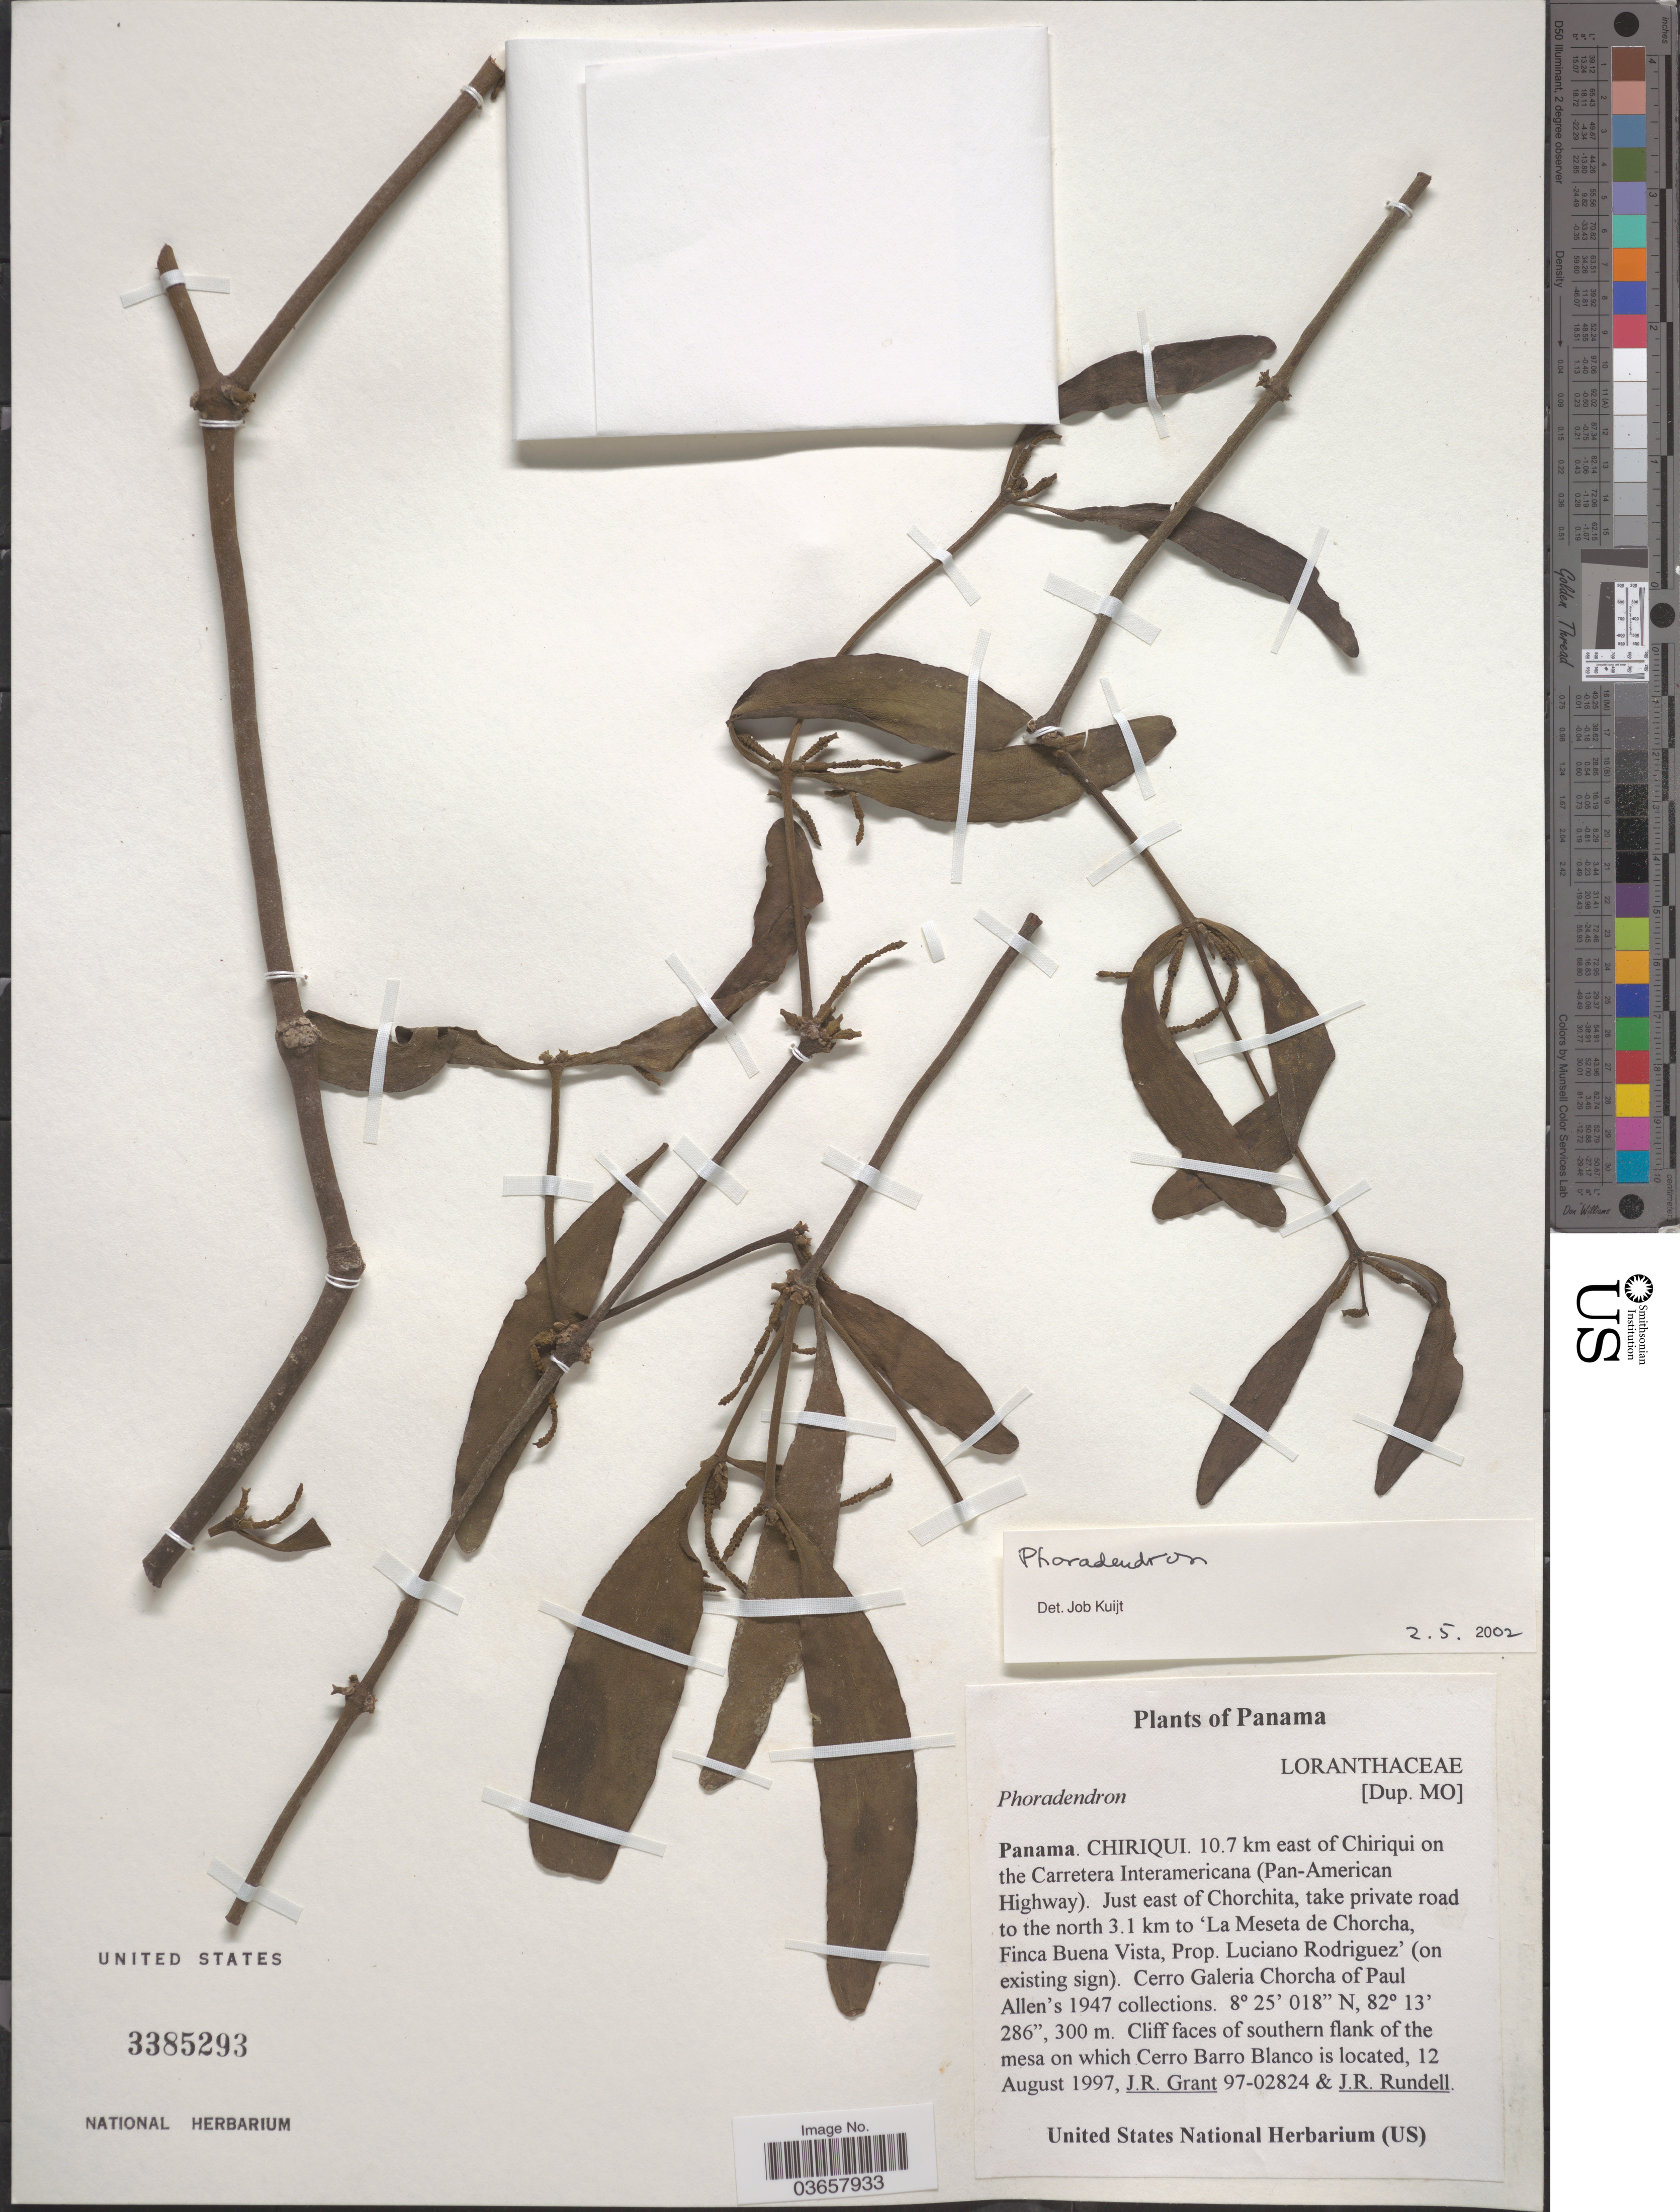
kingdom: Plantae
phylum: Tracheophyta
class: Magnoliopsida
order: Santalales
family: Viscaceae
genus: Phoradendron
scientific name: Phoradendron sp.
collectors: J. Grant & J. R. Rundell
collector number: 97-02824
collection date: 1997-08-12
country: Panama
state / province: Chiriqui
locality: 10.7 km east of Chiriqui on the Carretera Interamericana (Pan-American Highway). Just east of Chorchita, take private road to the north 3.1 km to 'La Meseta de Chorcha, Finca Buena Vista, Prop. Luciano Rodriguez' (on existing sign). Cerro Galeria Chorcha of Paul Allen's 1947 collections. Cliff faces of southern flank of the mesa on which Cerro Barro Blanco is located.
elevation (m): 300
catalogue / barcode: US 3385293